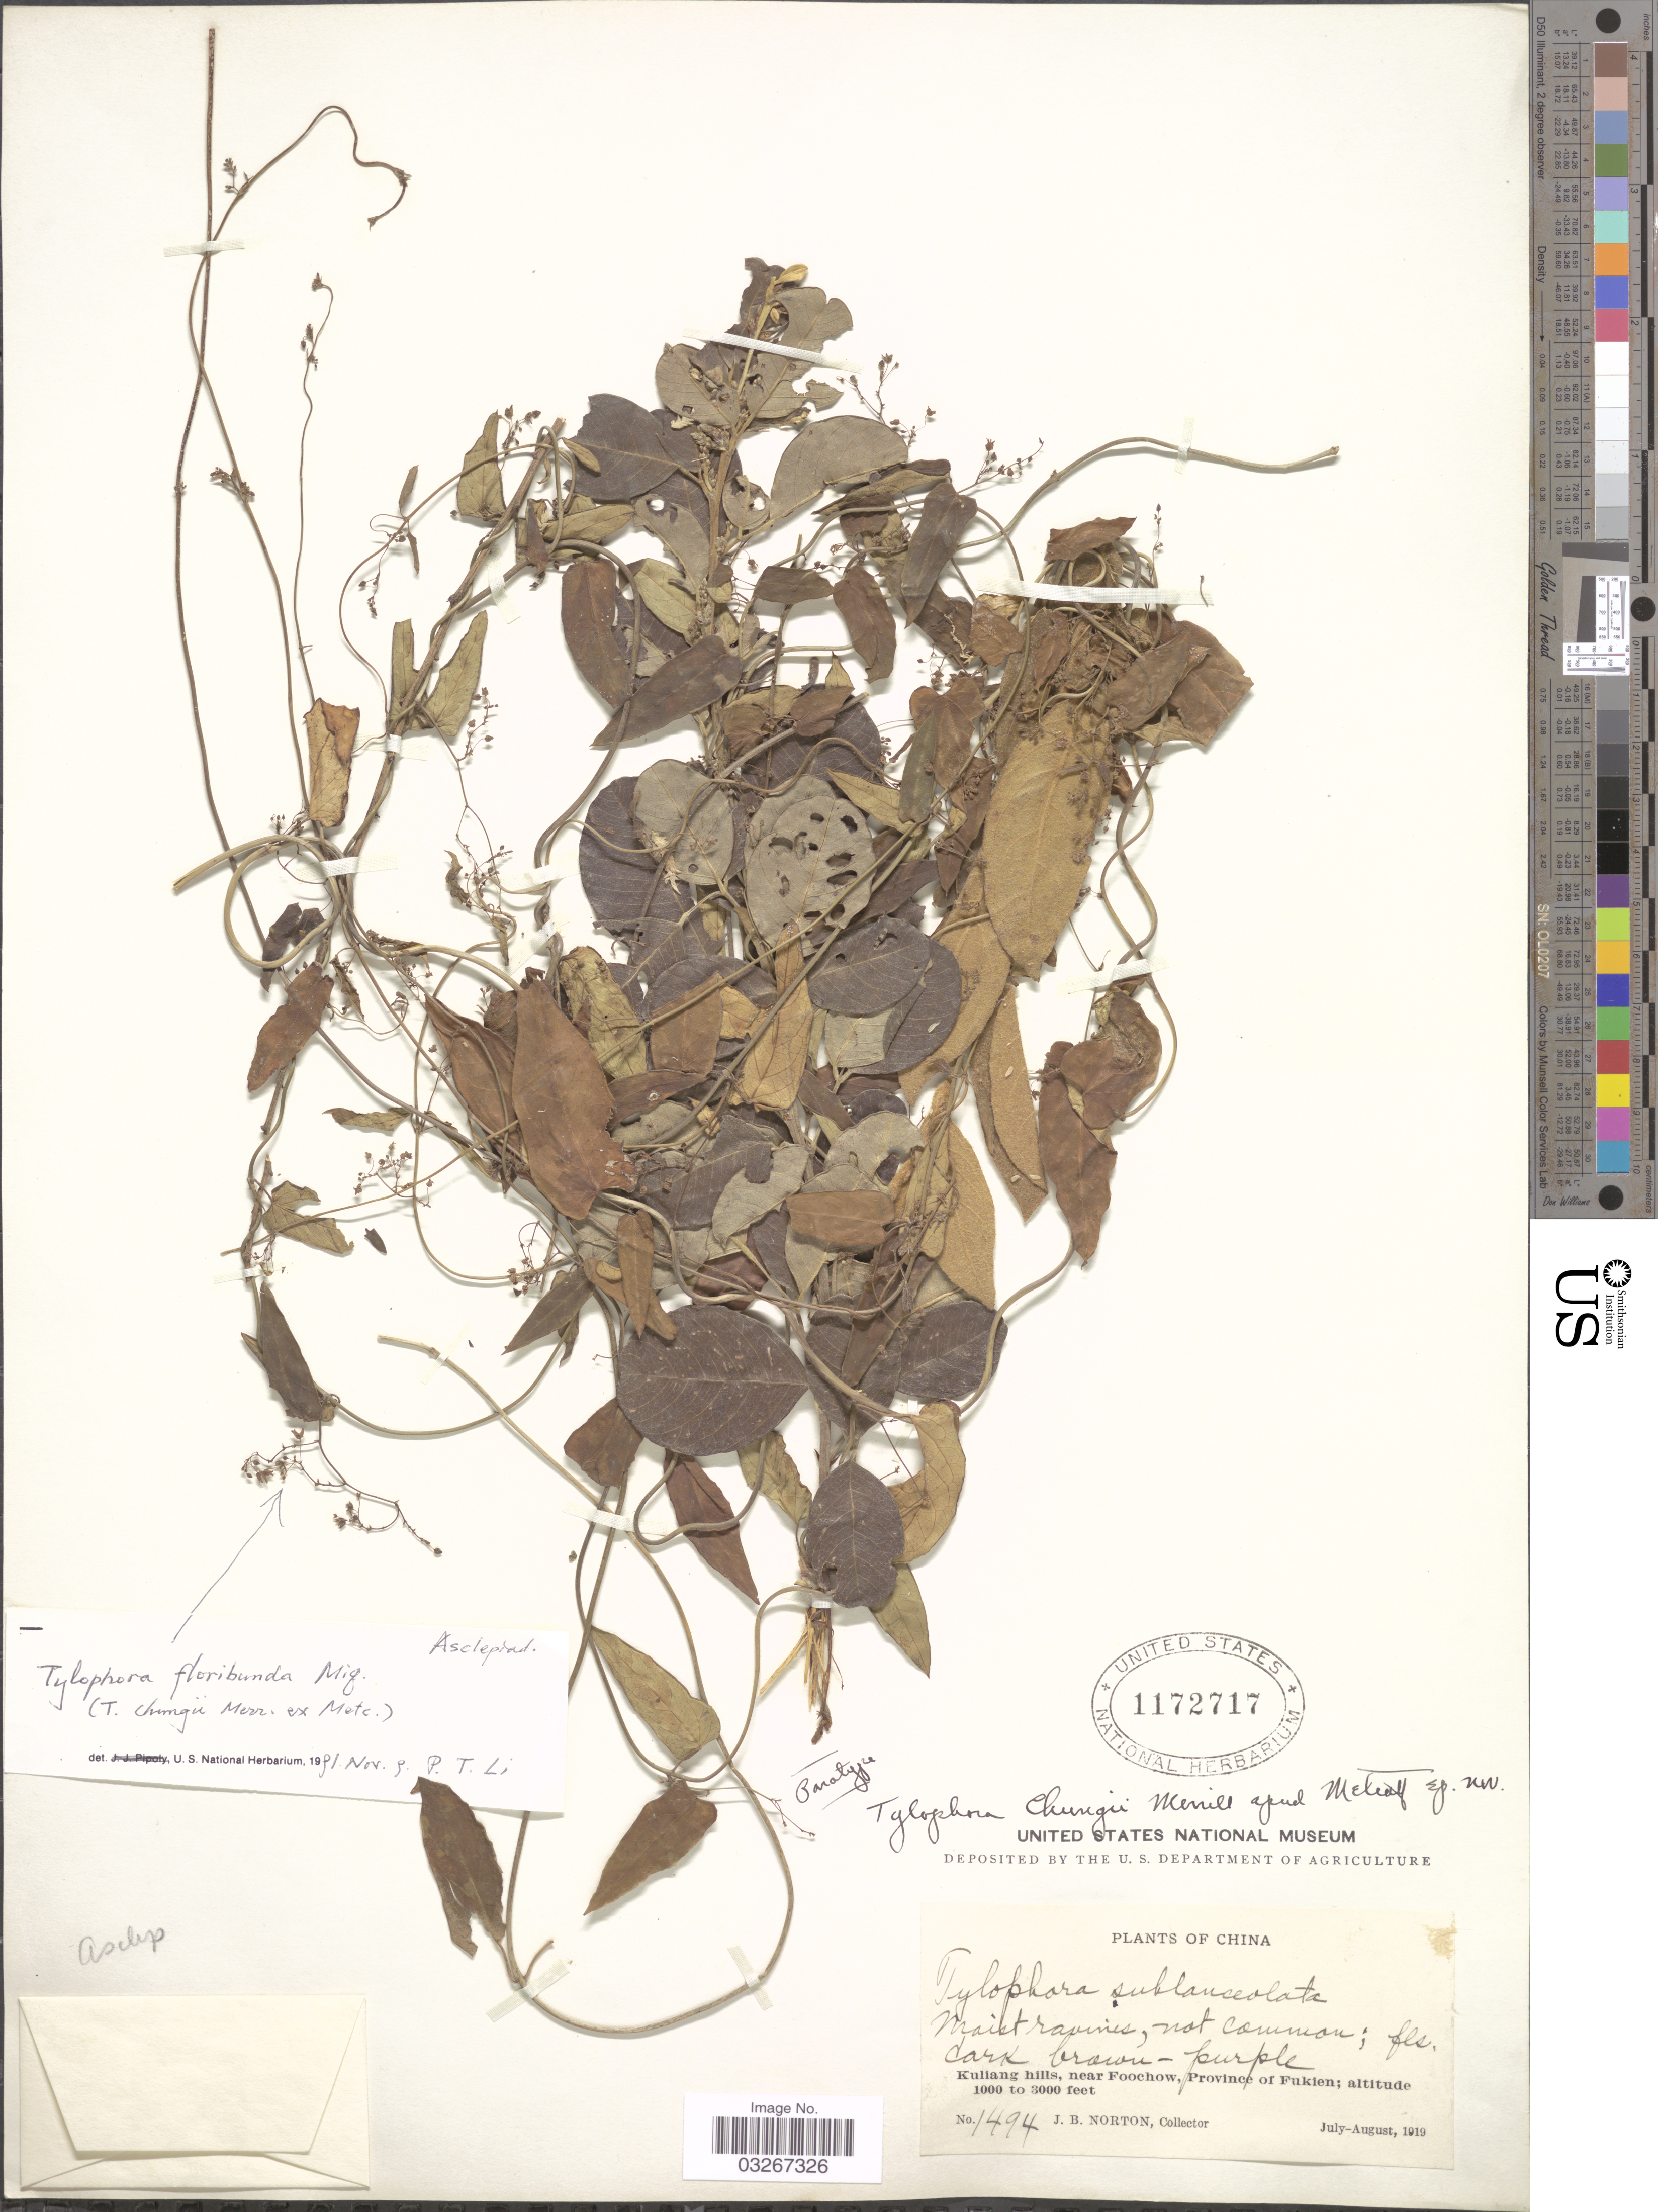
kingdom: Plantae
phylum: Tracheophyta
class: Magnoliopsida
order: Gentianales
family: Apocynaceae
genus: Tylophora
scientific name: Tylophora floribunda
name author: Miq.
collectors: J. B. Norton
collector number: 1494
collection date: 1919-07/1919-08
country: China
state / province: Fujian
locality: Kuliang hills, near Foochow, Province of Fukien.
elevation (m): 305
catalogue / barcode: US 1172717